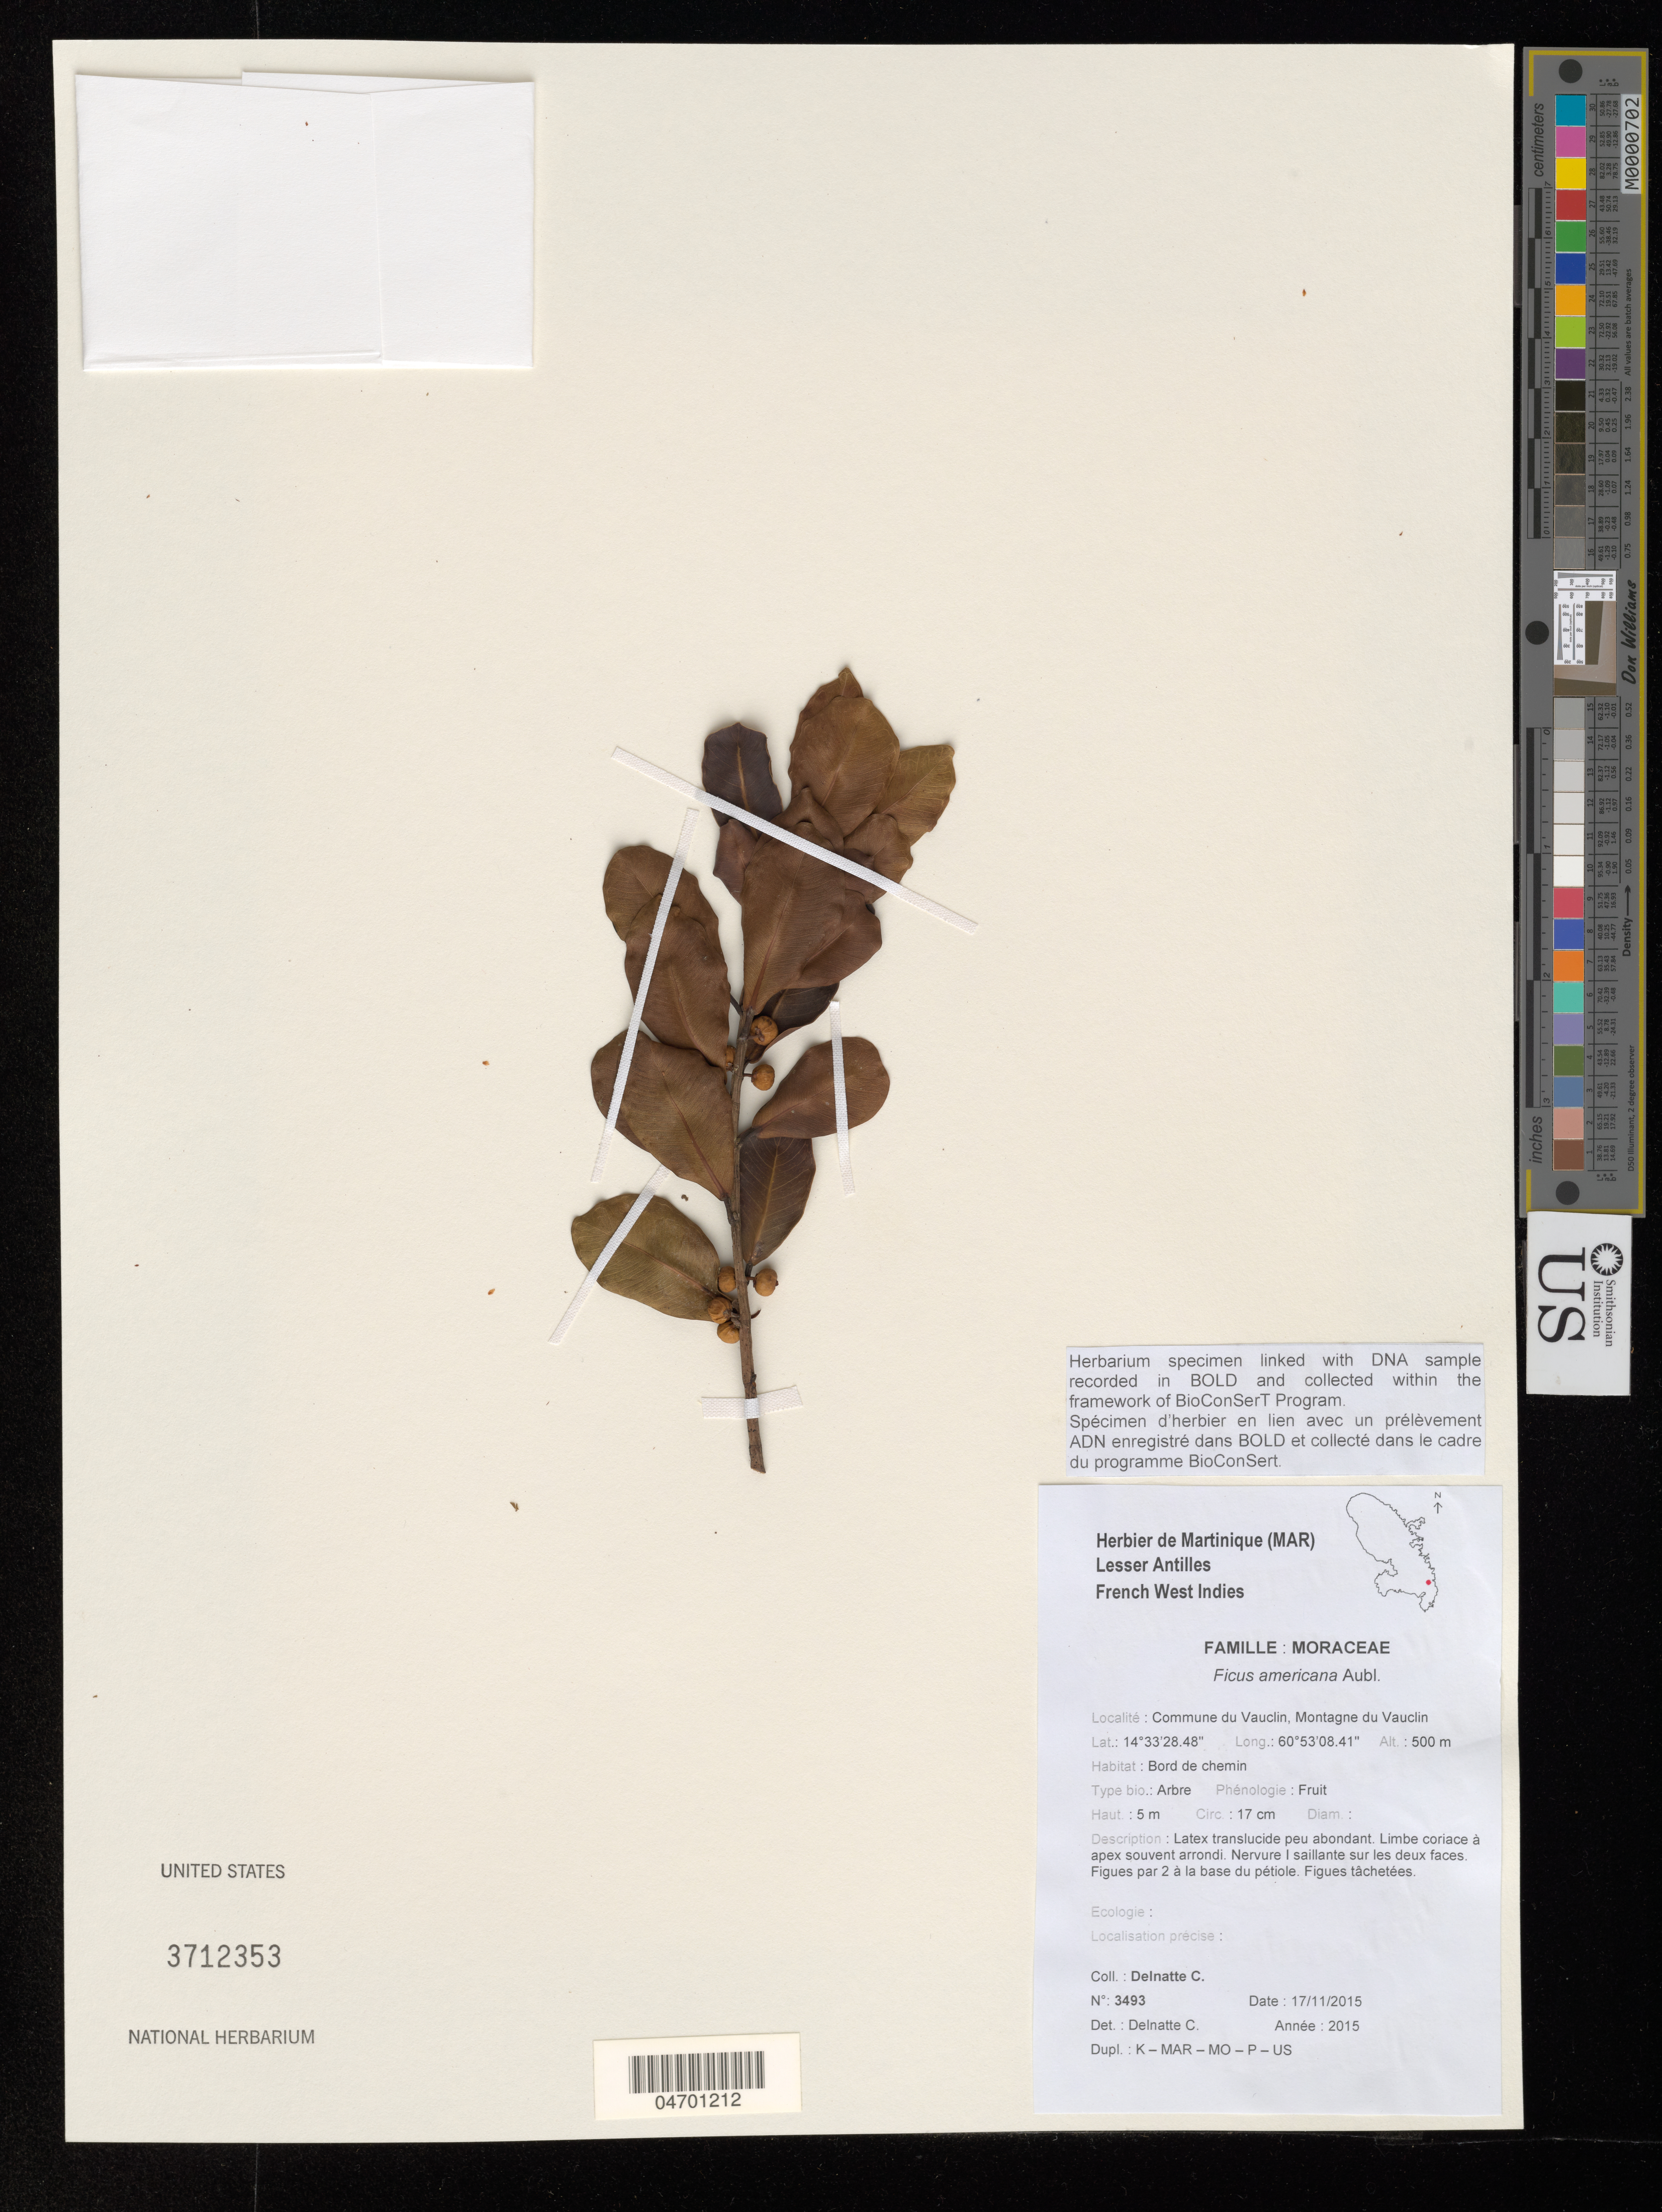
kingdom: Plantae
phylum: Tracheophyta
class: Magnoliopsida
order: Rosales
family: Moraceae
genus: Ficus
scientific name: Ficus americana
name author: Aubl.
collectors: C. Delnatte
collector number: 3493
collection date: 2015-11-17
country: Martinique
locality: Lesser Antilles. French West Indies. Commune du Vauclin, Montagne du Vauclin.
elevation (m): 500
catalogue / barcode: US 3712353